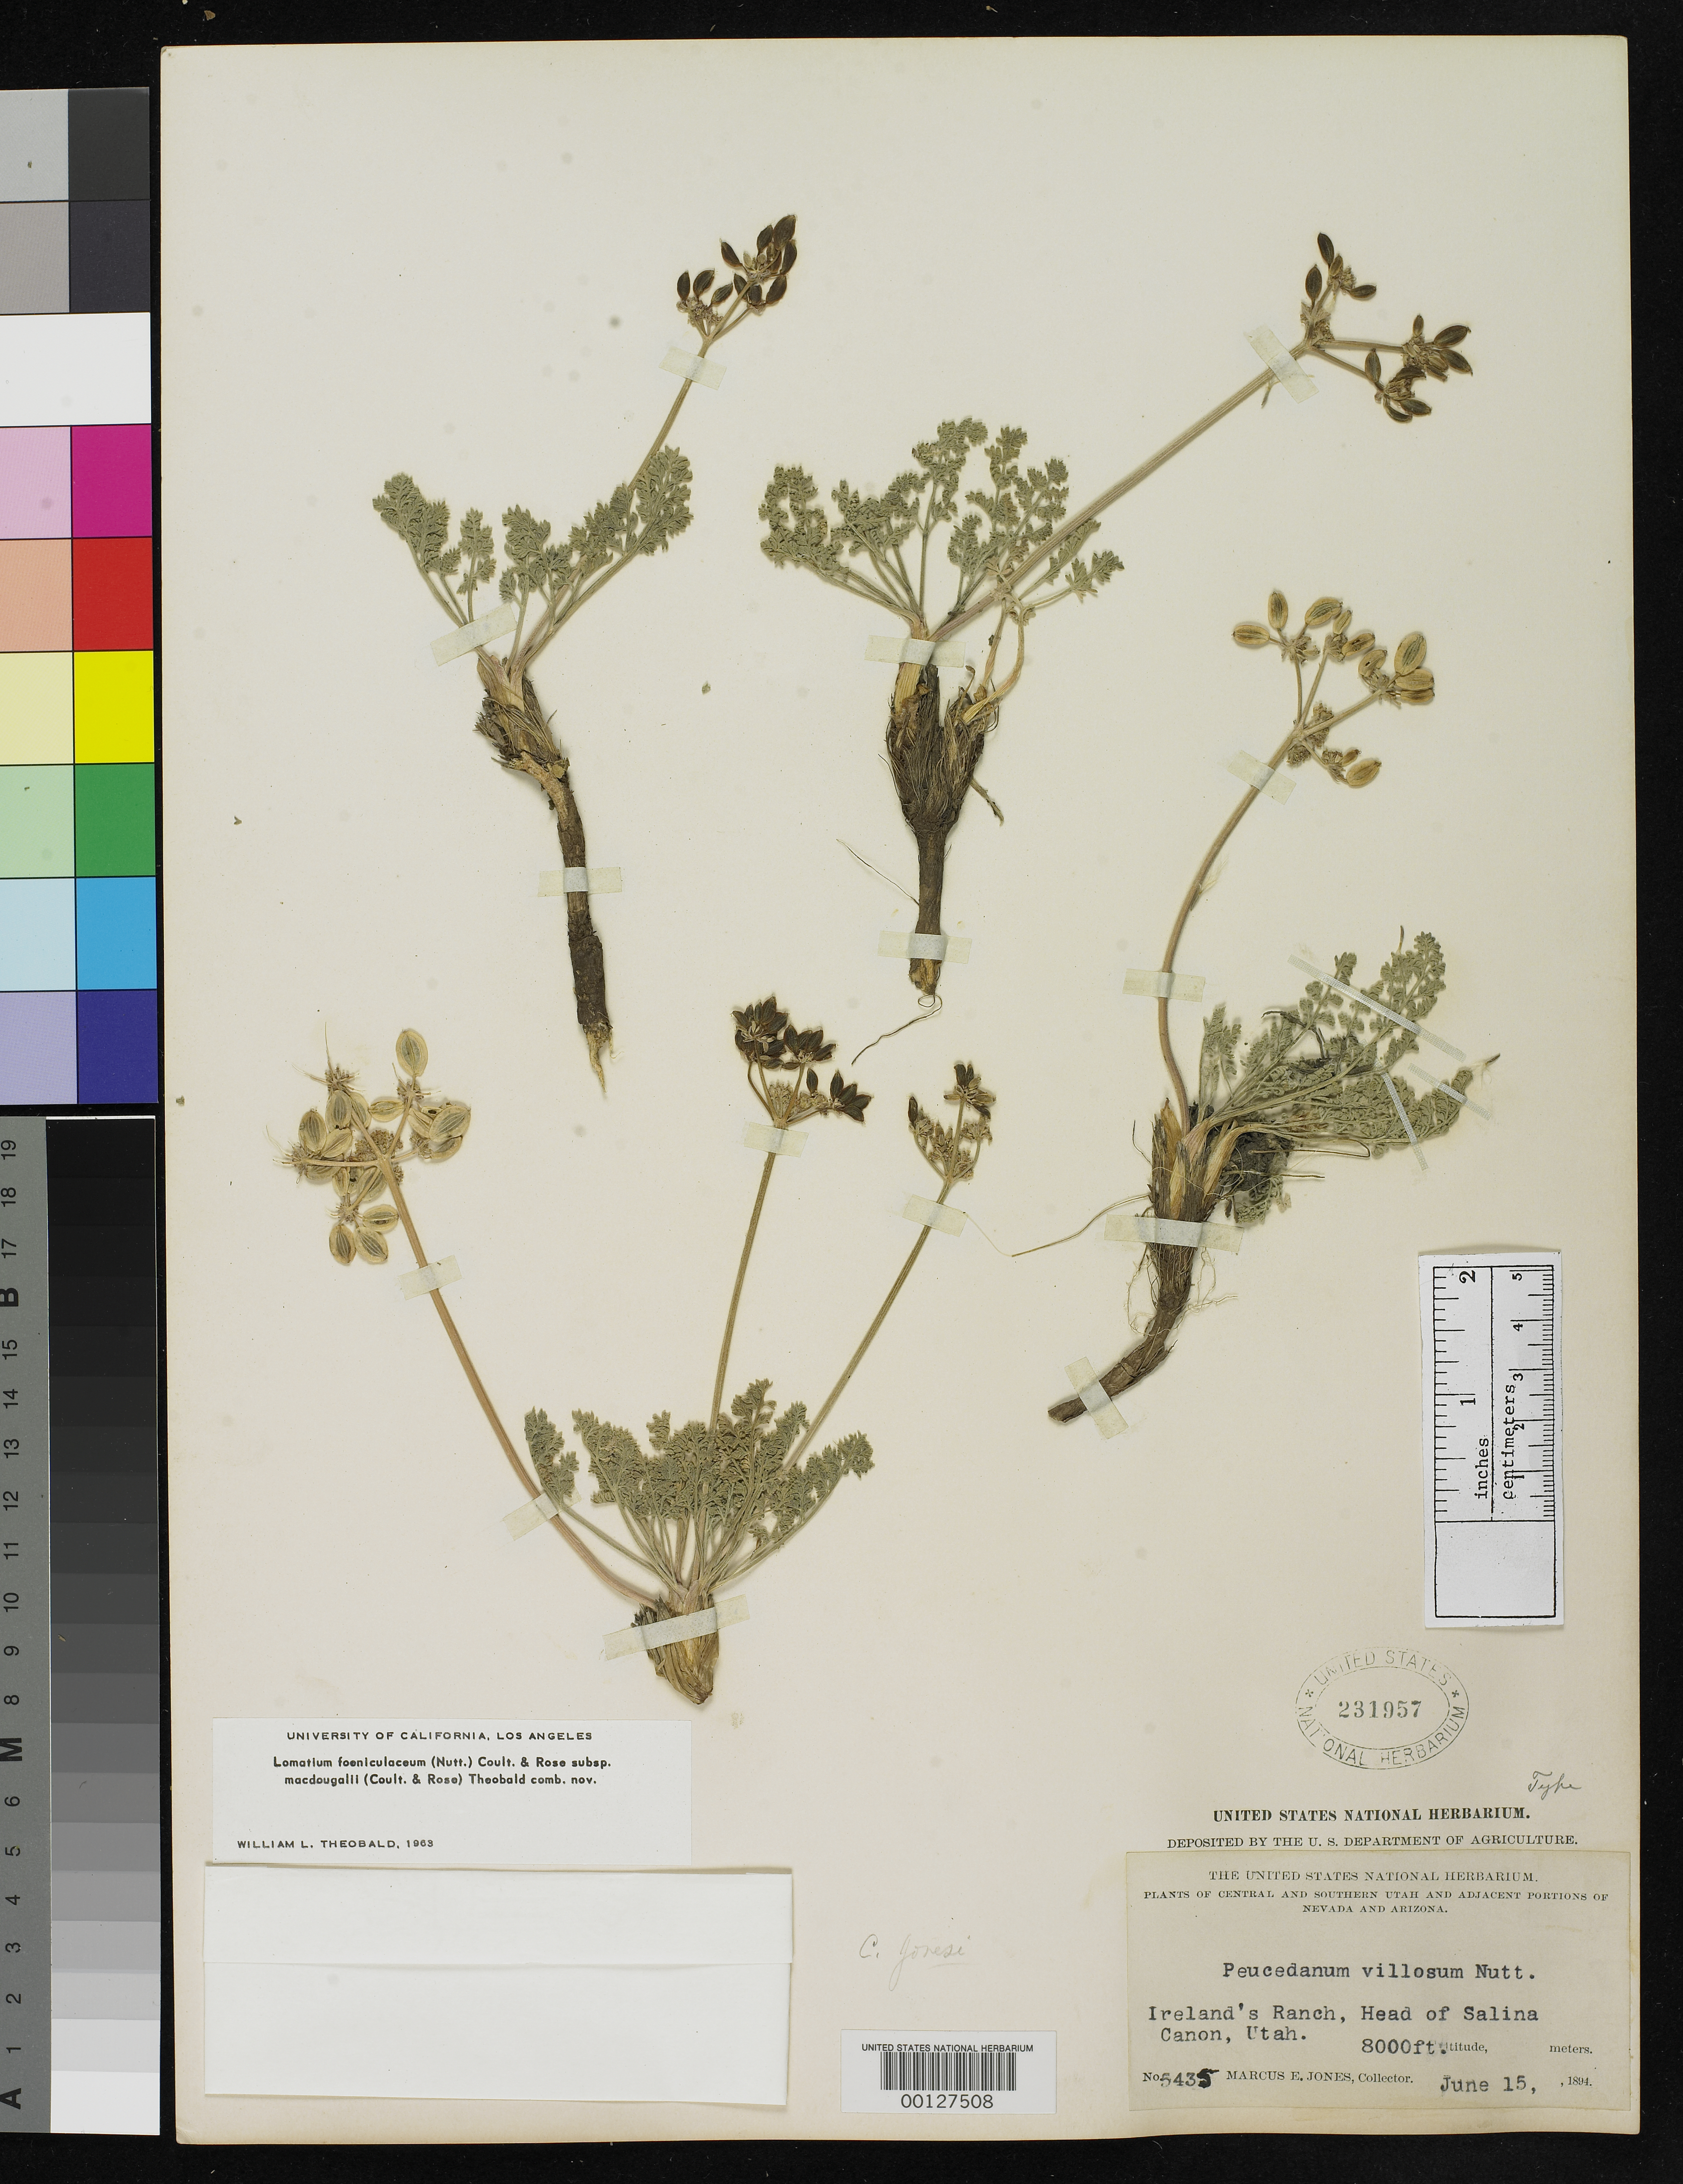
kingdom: Plantae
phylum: Tracheophyta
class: Magnoliopsida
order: Apiales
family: Apiaceae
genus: Lomatium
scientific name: Lomatium jonesii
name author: J.M. Coult. & Rose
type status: Type Collection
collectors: M. E. Jones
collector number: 5435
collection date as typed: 15 Jun 1894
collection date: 1894-06-15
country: United States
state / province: Utah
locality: Ireland's Ranch, head of Salina Canon alt. 8000 ft.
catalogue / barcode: US 231957